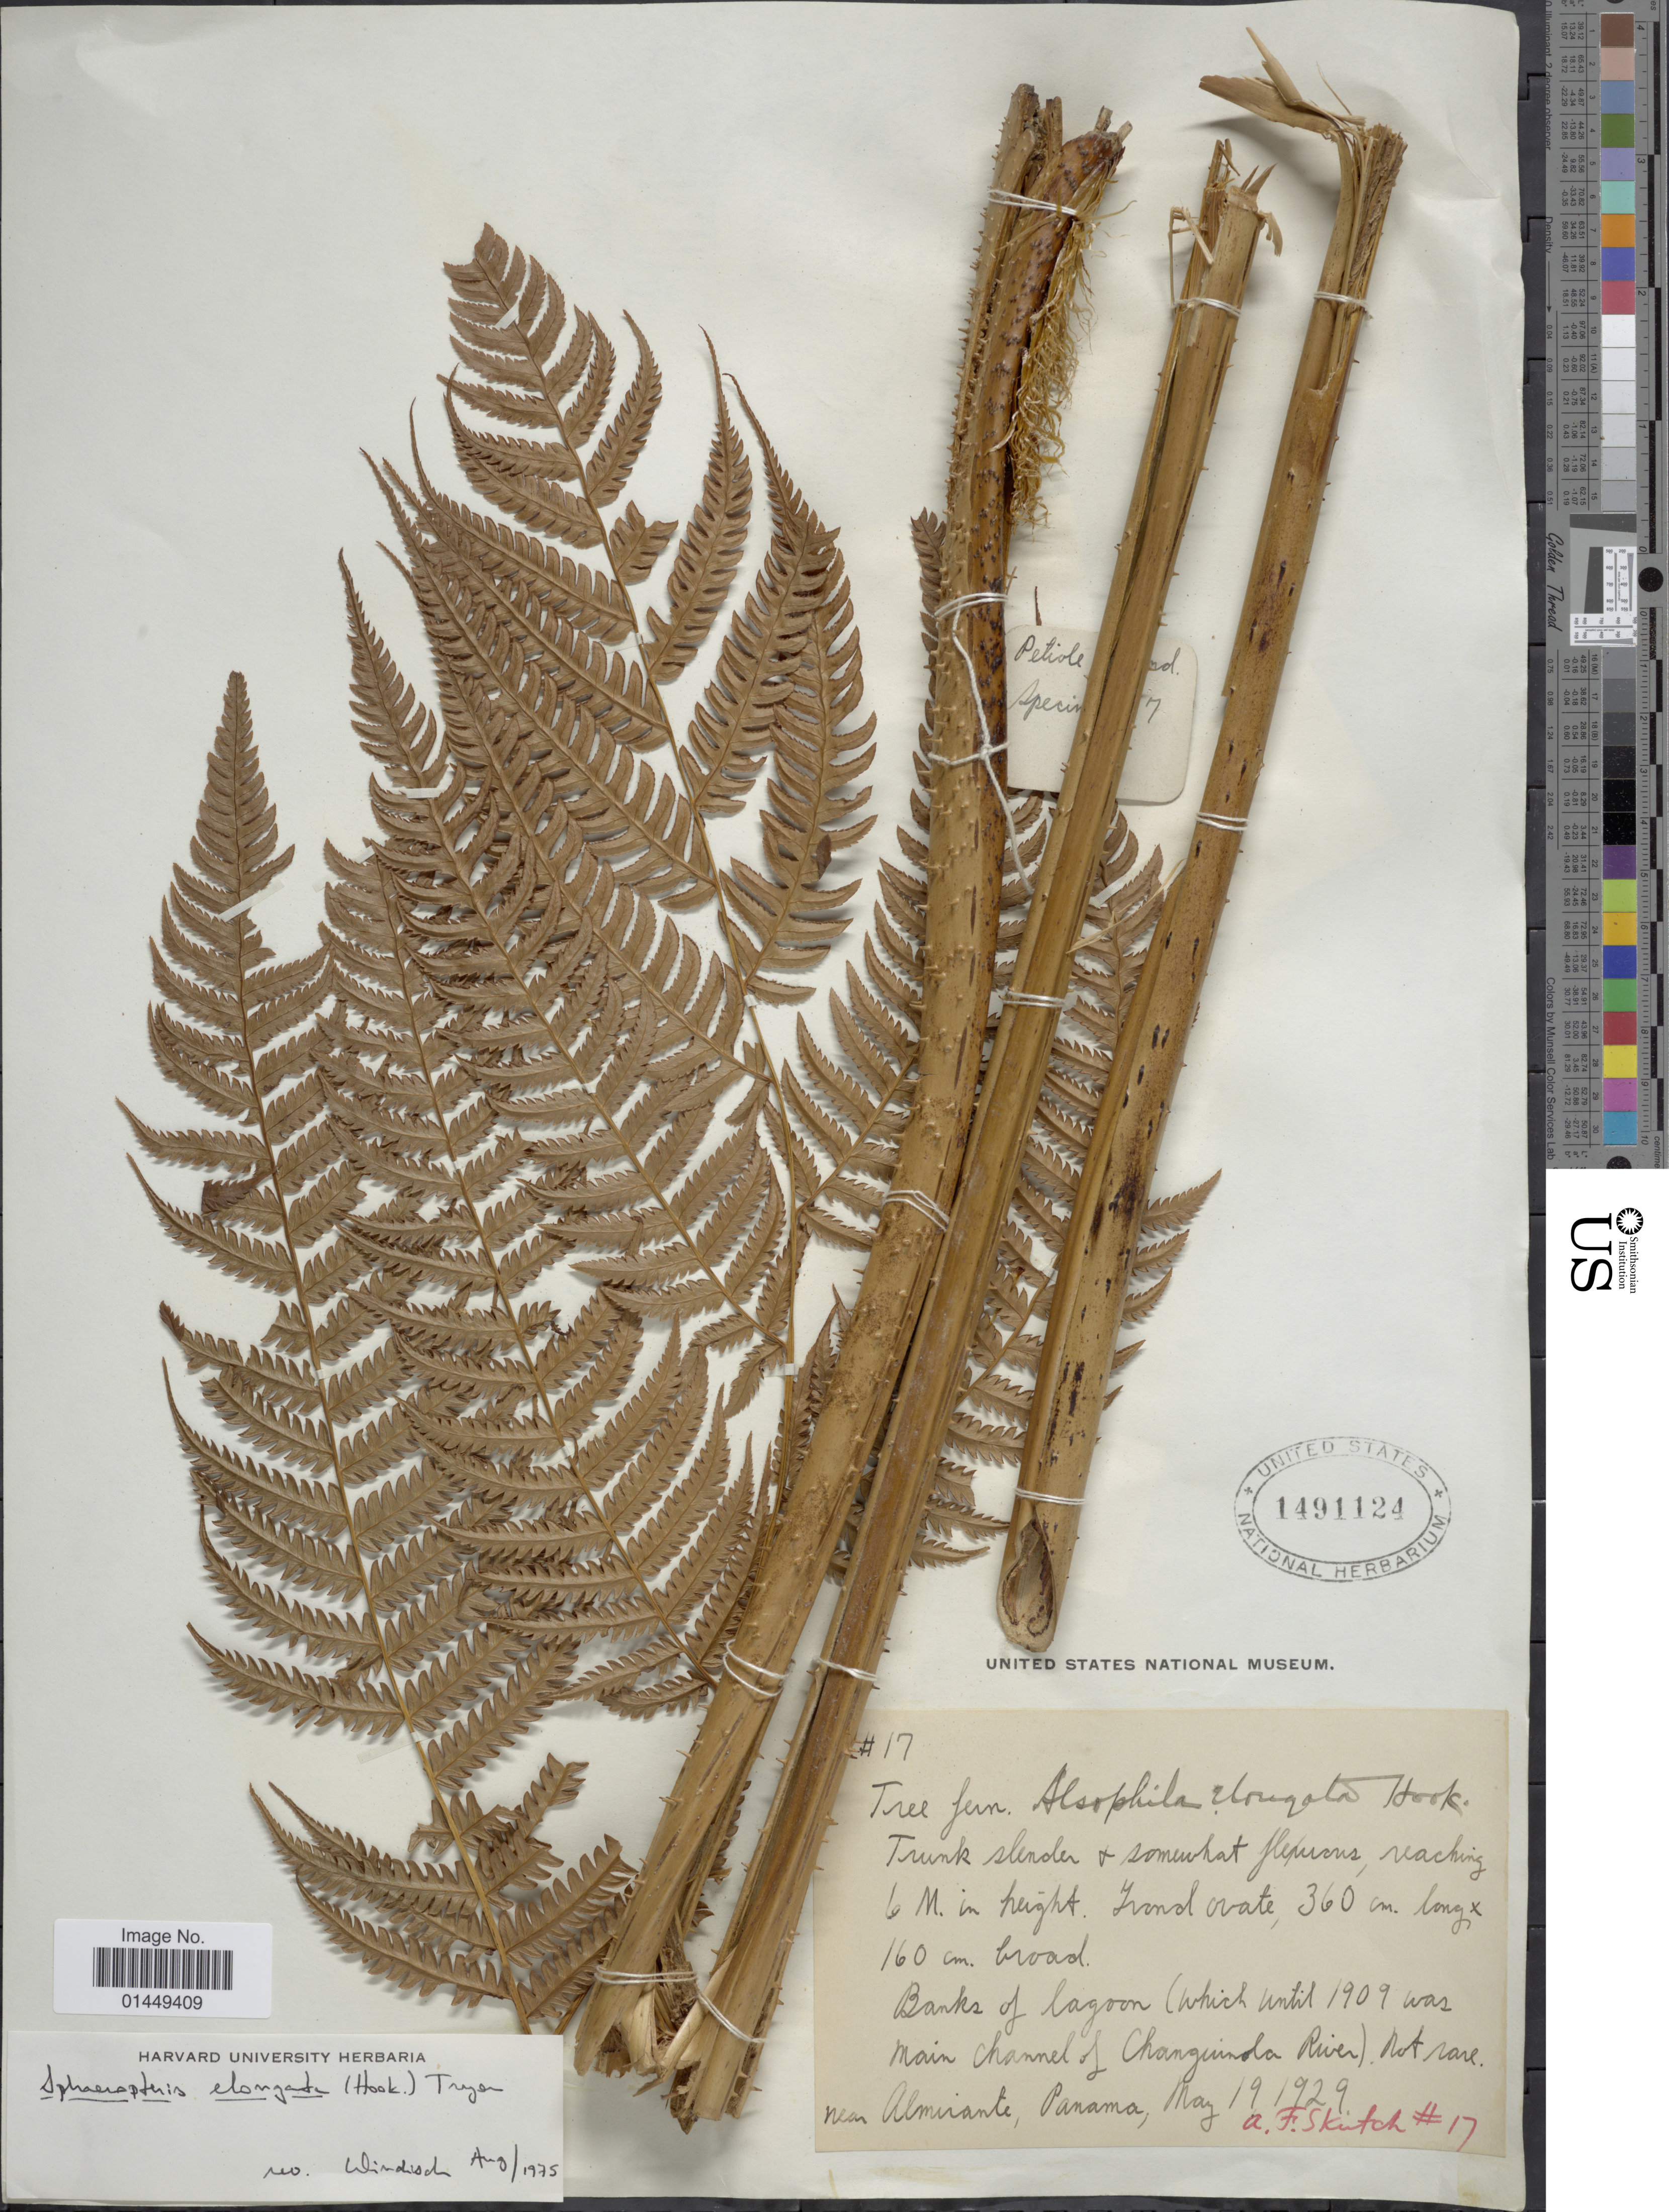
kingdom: Plantae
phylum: Tracheophyta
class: Polypodiopsida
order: Cyatheales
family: Cyatheaceae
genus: Cyathea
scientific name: Cyathea poeppigii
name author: (Hook.) Domin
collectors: A. F. Skutch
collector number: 17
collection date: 1929-05-19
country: Panama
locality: Near Almirante, Panama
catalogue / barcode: US 1491124